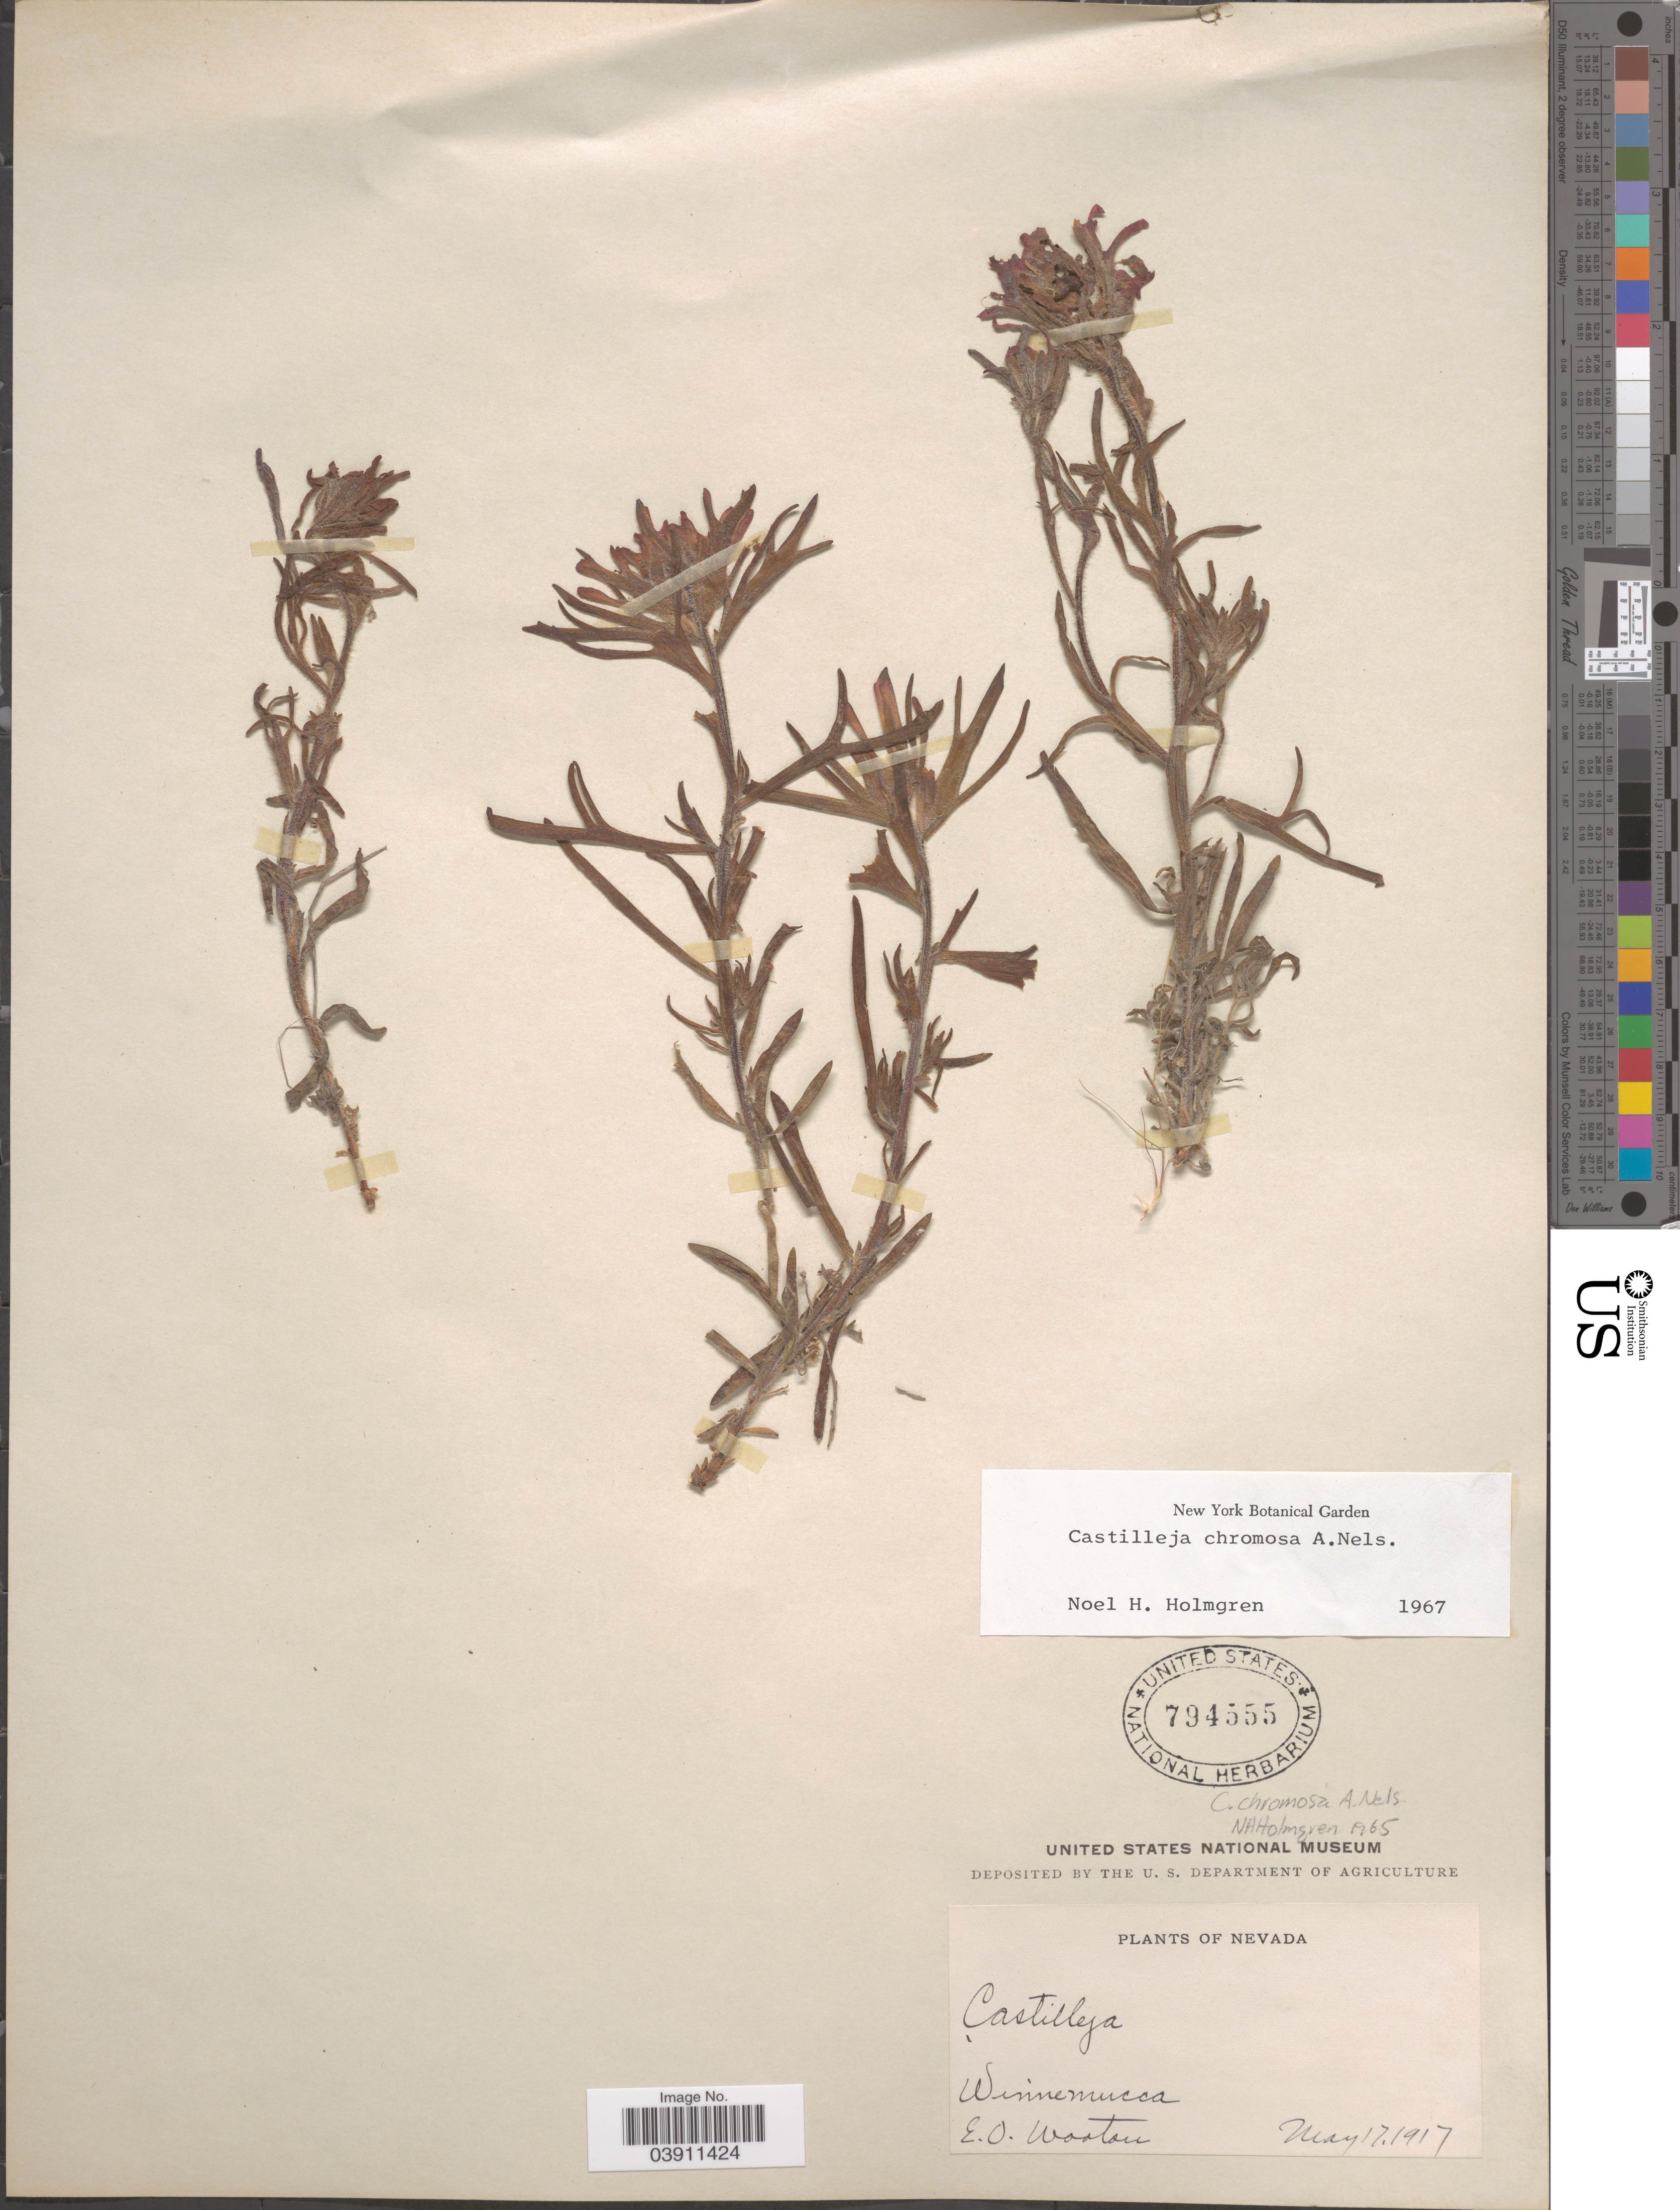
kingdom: Plantae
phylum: Tracheophyta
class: Magnoliopsida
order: Lamiales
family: Orobanchaceae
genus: Castilleja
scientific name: Castilleja chromosa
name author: A. Nelson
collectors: E. O. Wooton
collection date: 1917-05-17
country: United States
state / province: Nevada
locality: Winnemucca.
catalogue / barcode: US 794555